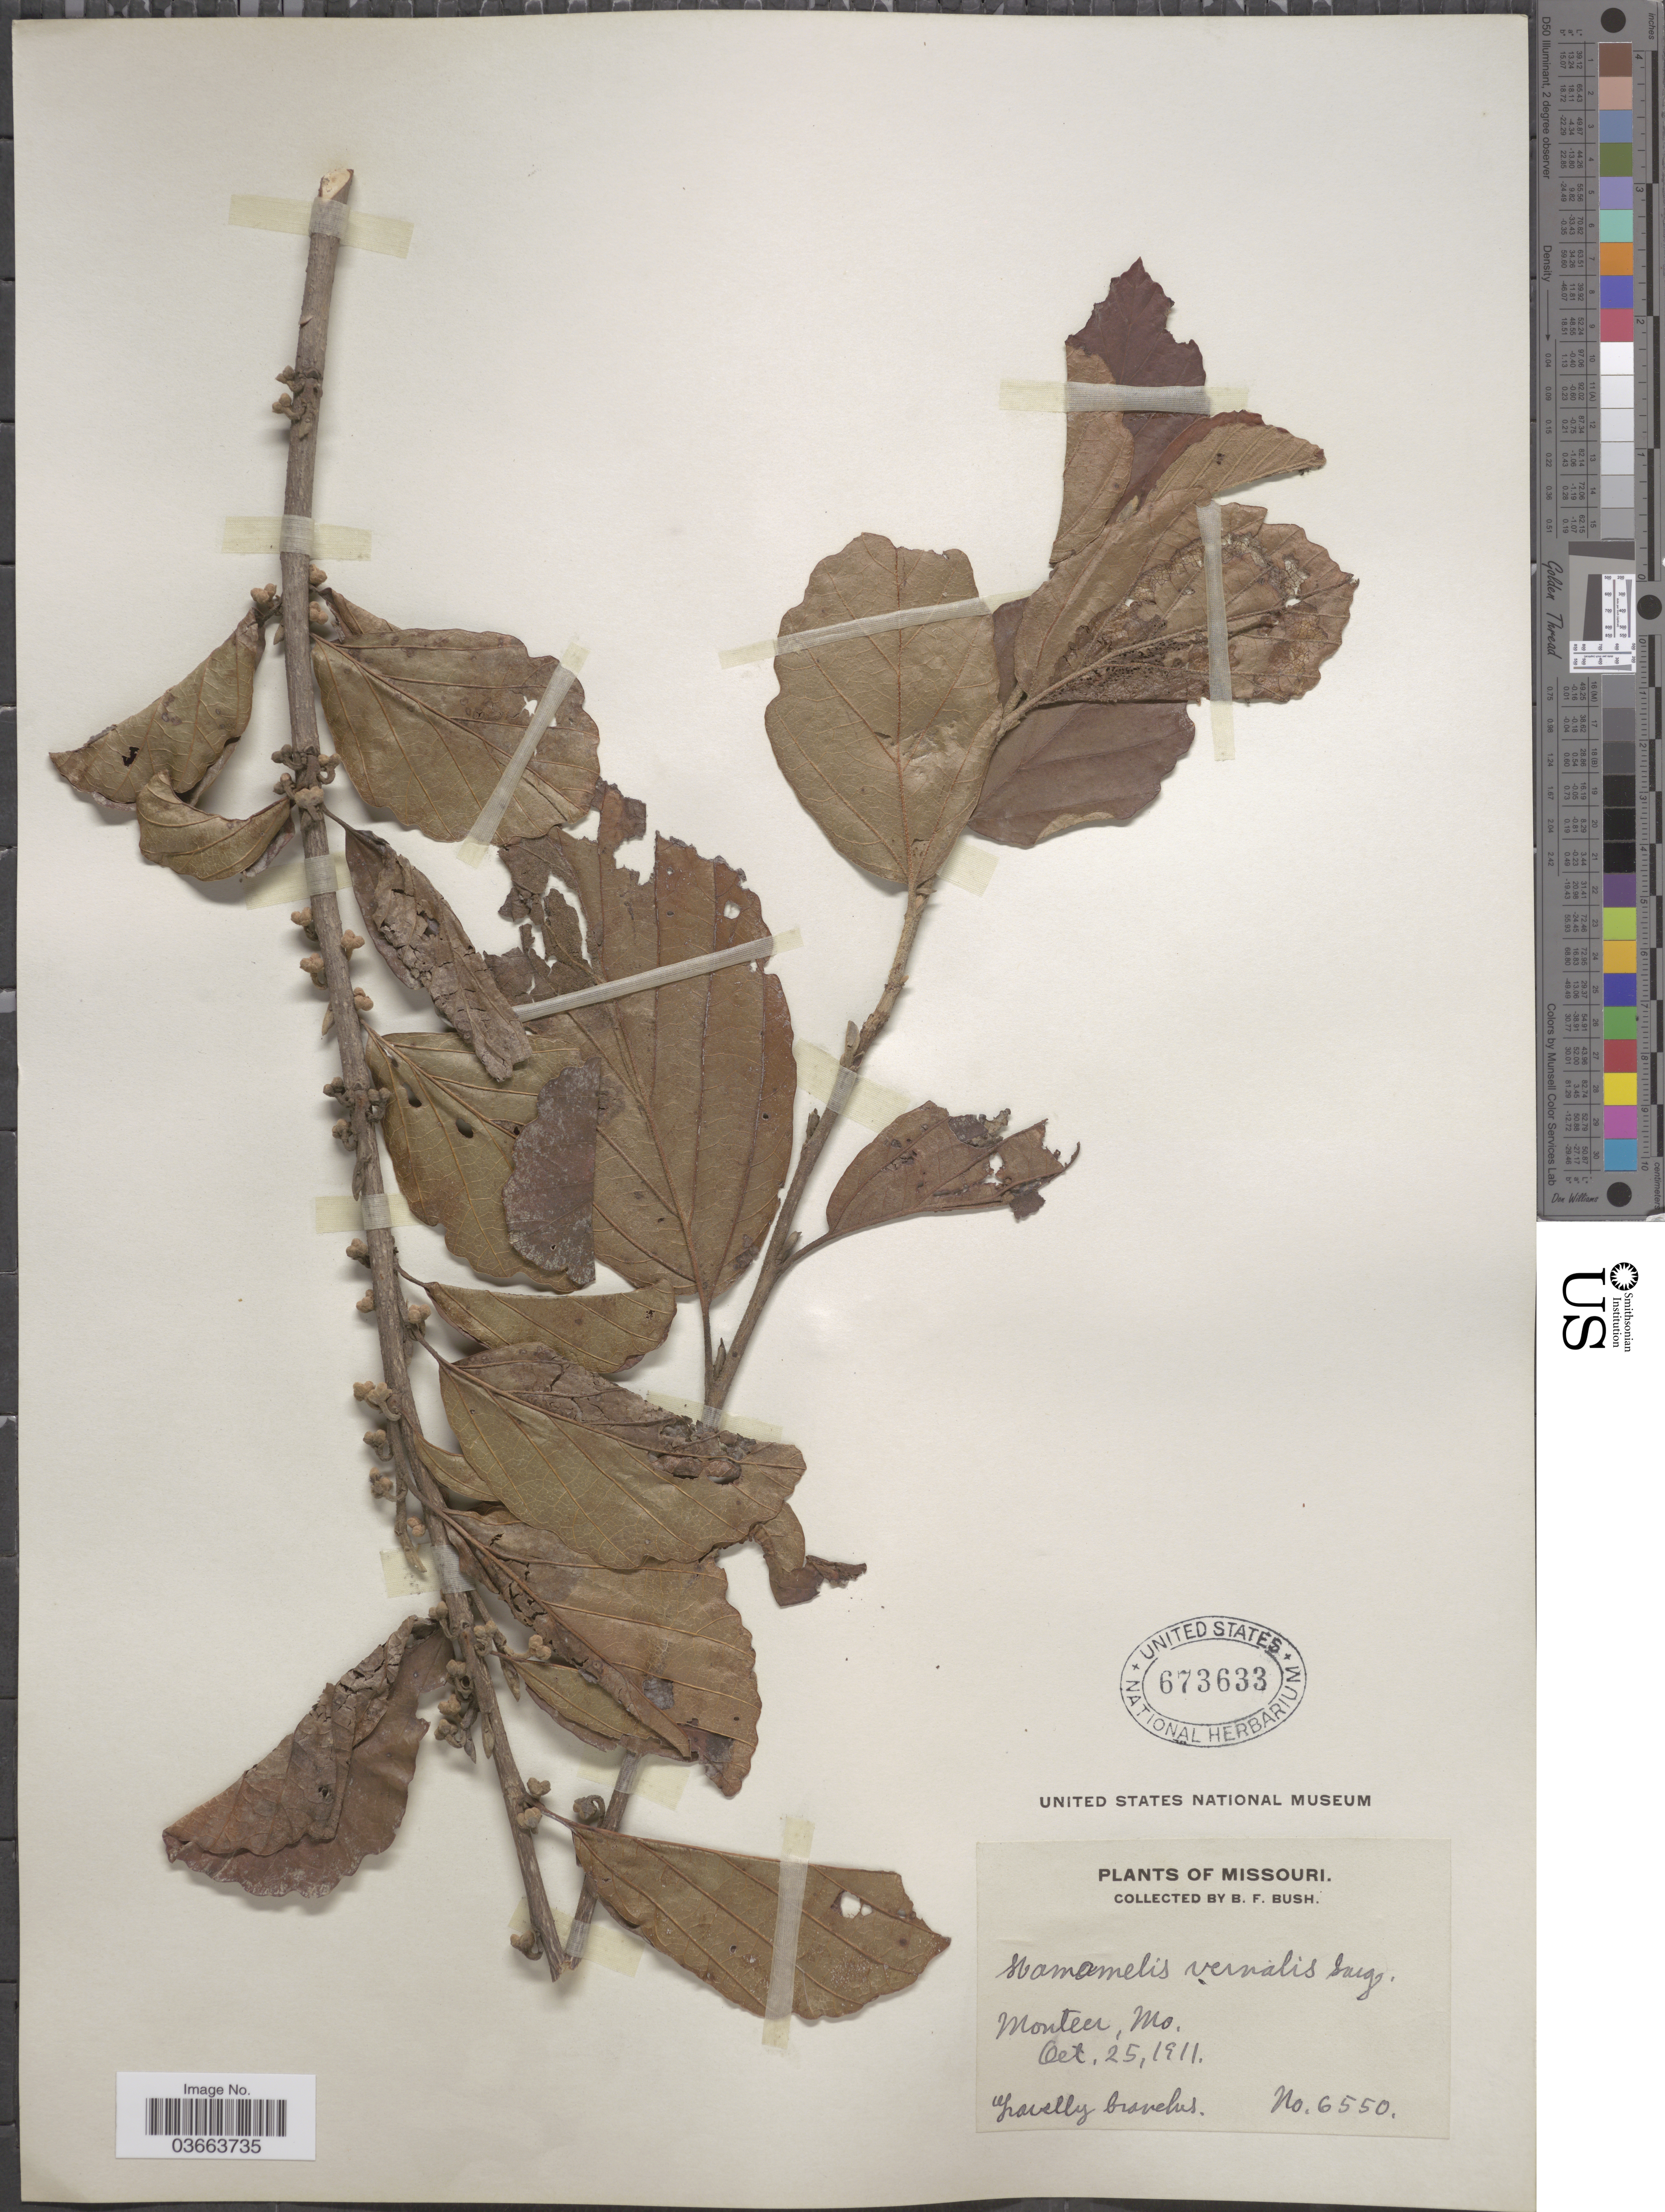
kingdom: Plantae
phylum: Tracheophyta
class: Magnoliopsida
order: Saxifragales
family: Hamamelidaceae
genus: Hamamelis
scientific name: Hamamelis vernalis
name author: Sarg.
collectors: B. F. Bush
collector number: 6550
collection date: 1911-10-25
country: United States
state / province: Missouri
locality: Monteer.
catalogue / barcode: US 673633